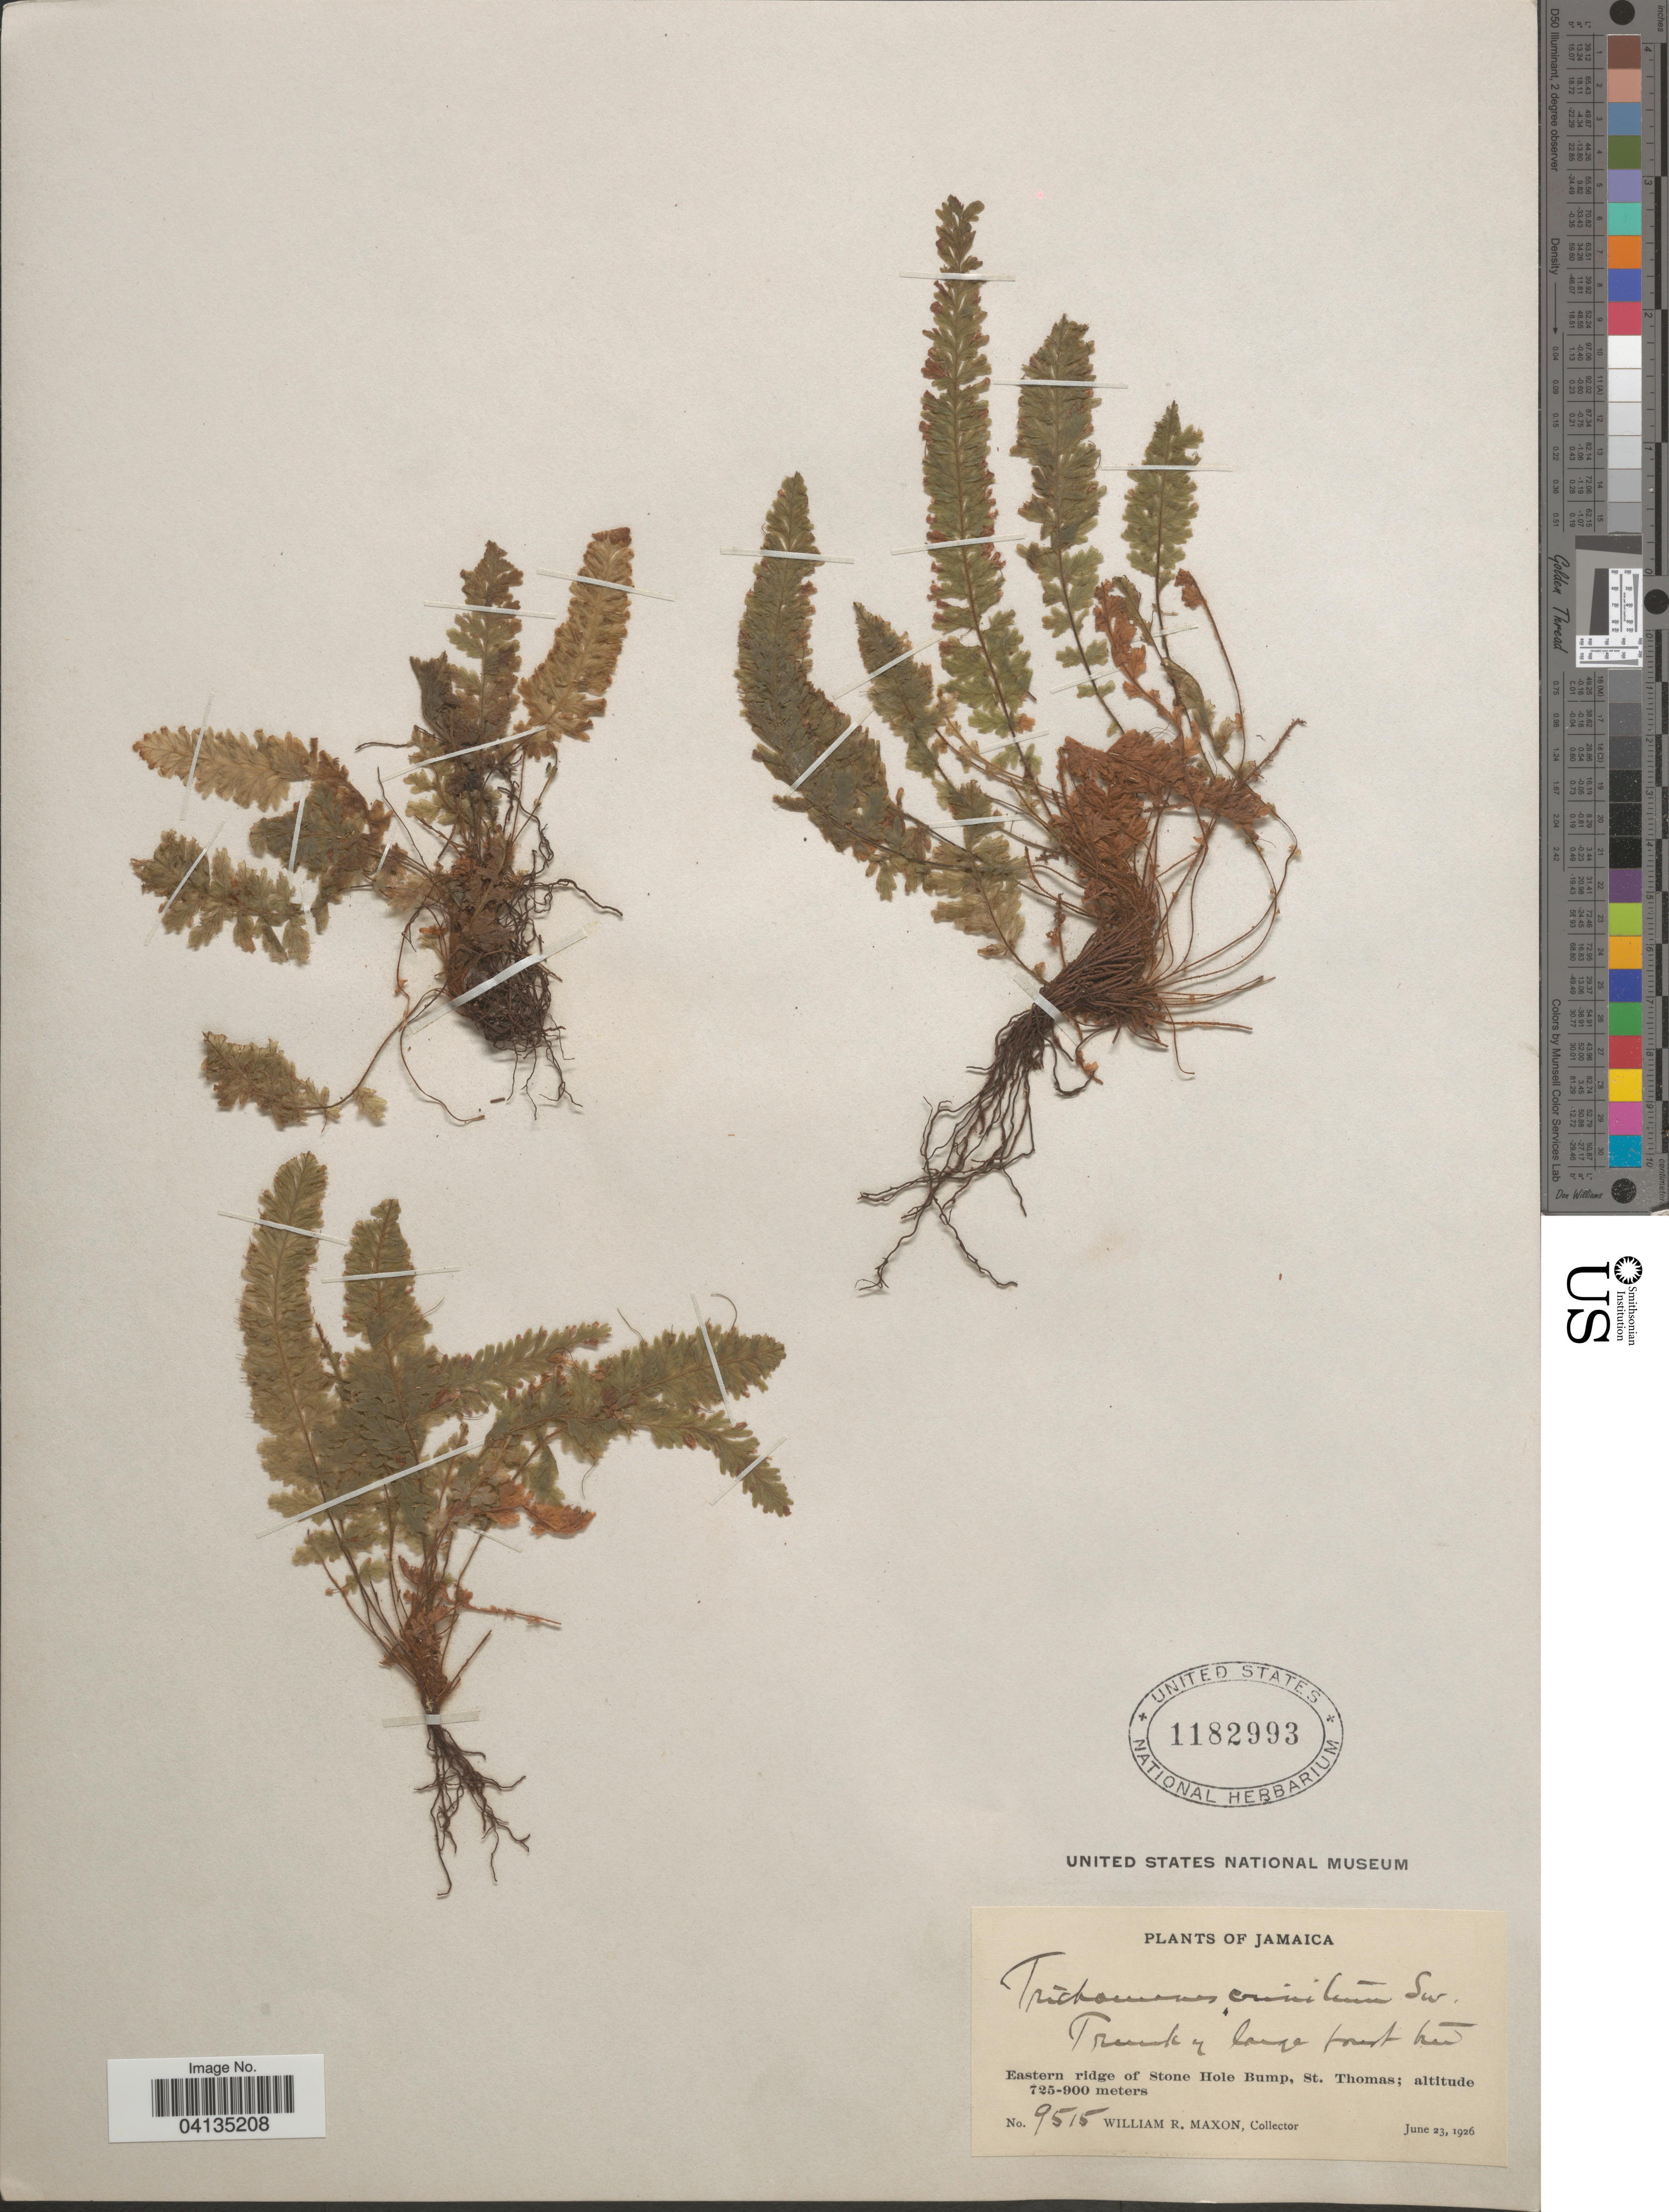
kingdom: Plantae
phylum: Tracheophyta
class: Polypodiopsida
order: Hymenophyllales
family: Hymenophyllaceae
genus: Trichomanes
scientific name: Trichomanes crinitum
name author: Sw.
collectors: W. R. Maxon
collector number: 9515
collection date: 1926-06-23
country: Jamaica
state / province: Saint Thomas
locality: Eastern ridge of Stone Hole Bump.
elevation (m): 725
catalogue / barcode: US 1182993